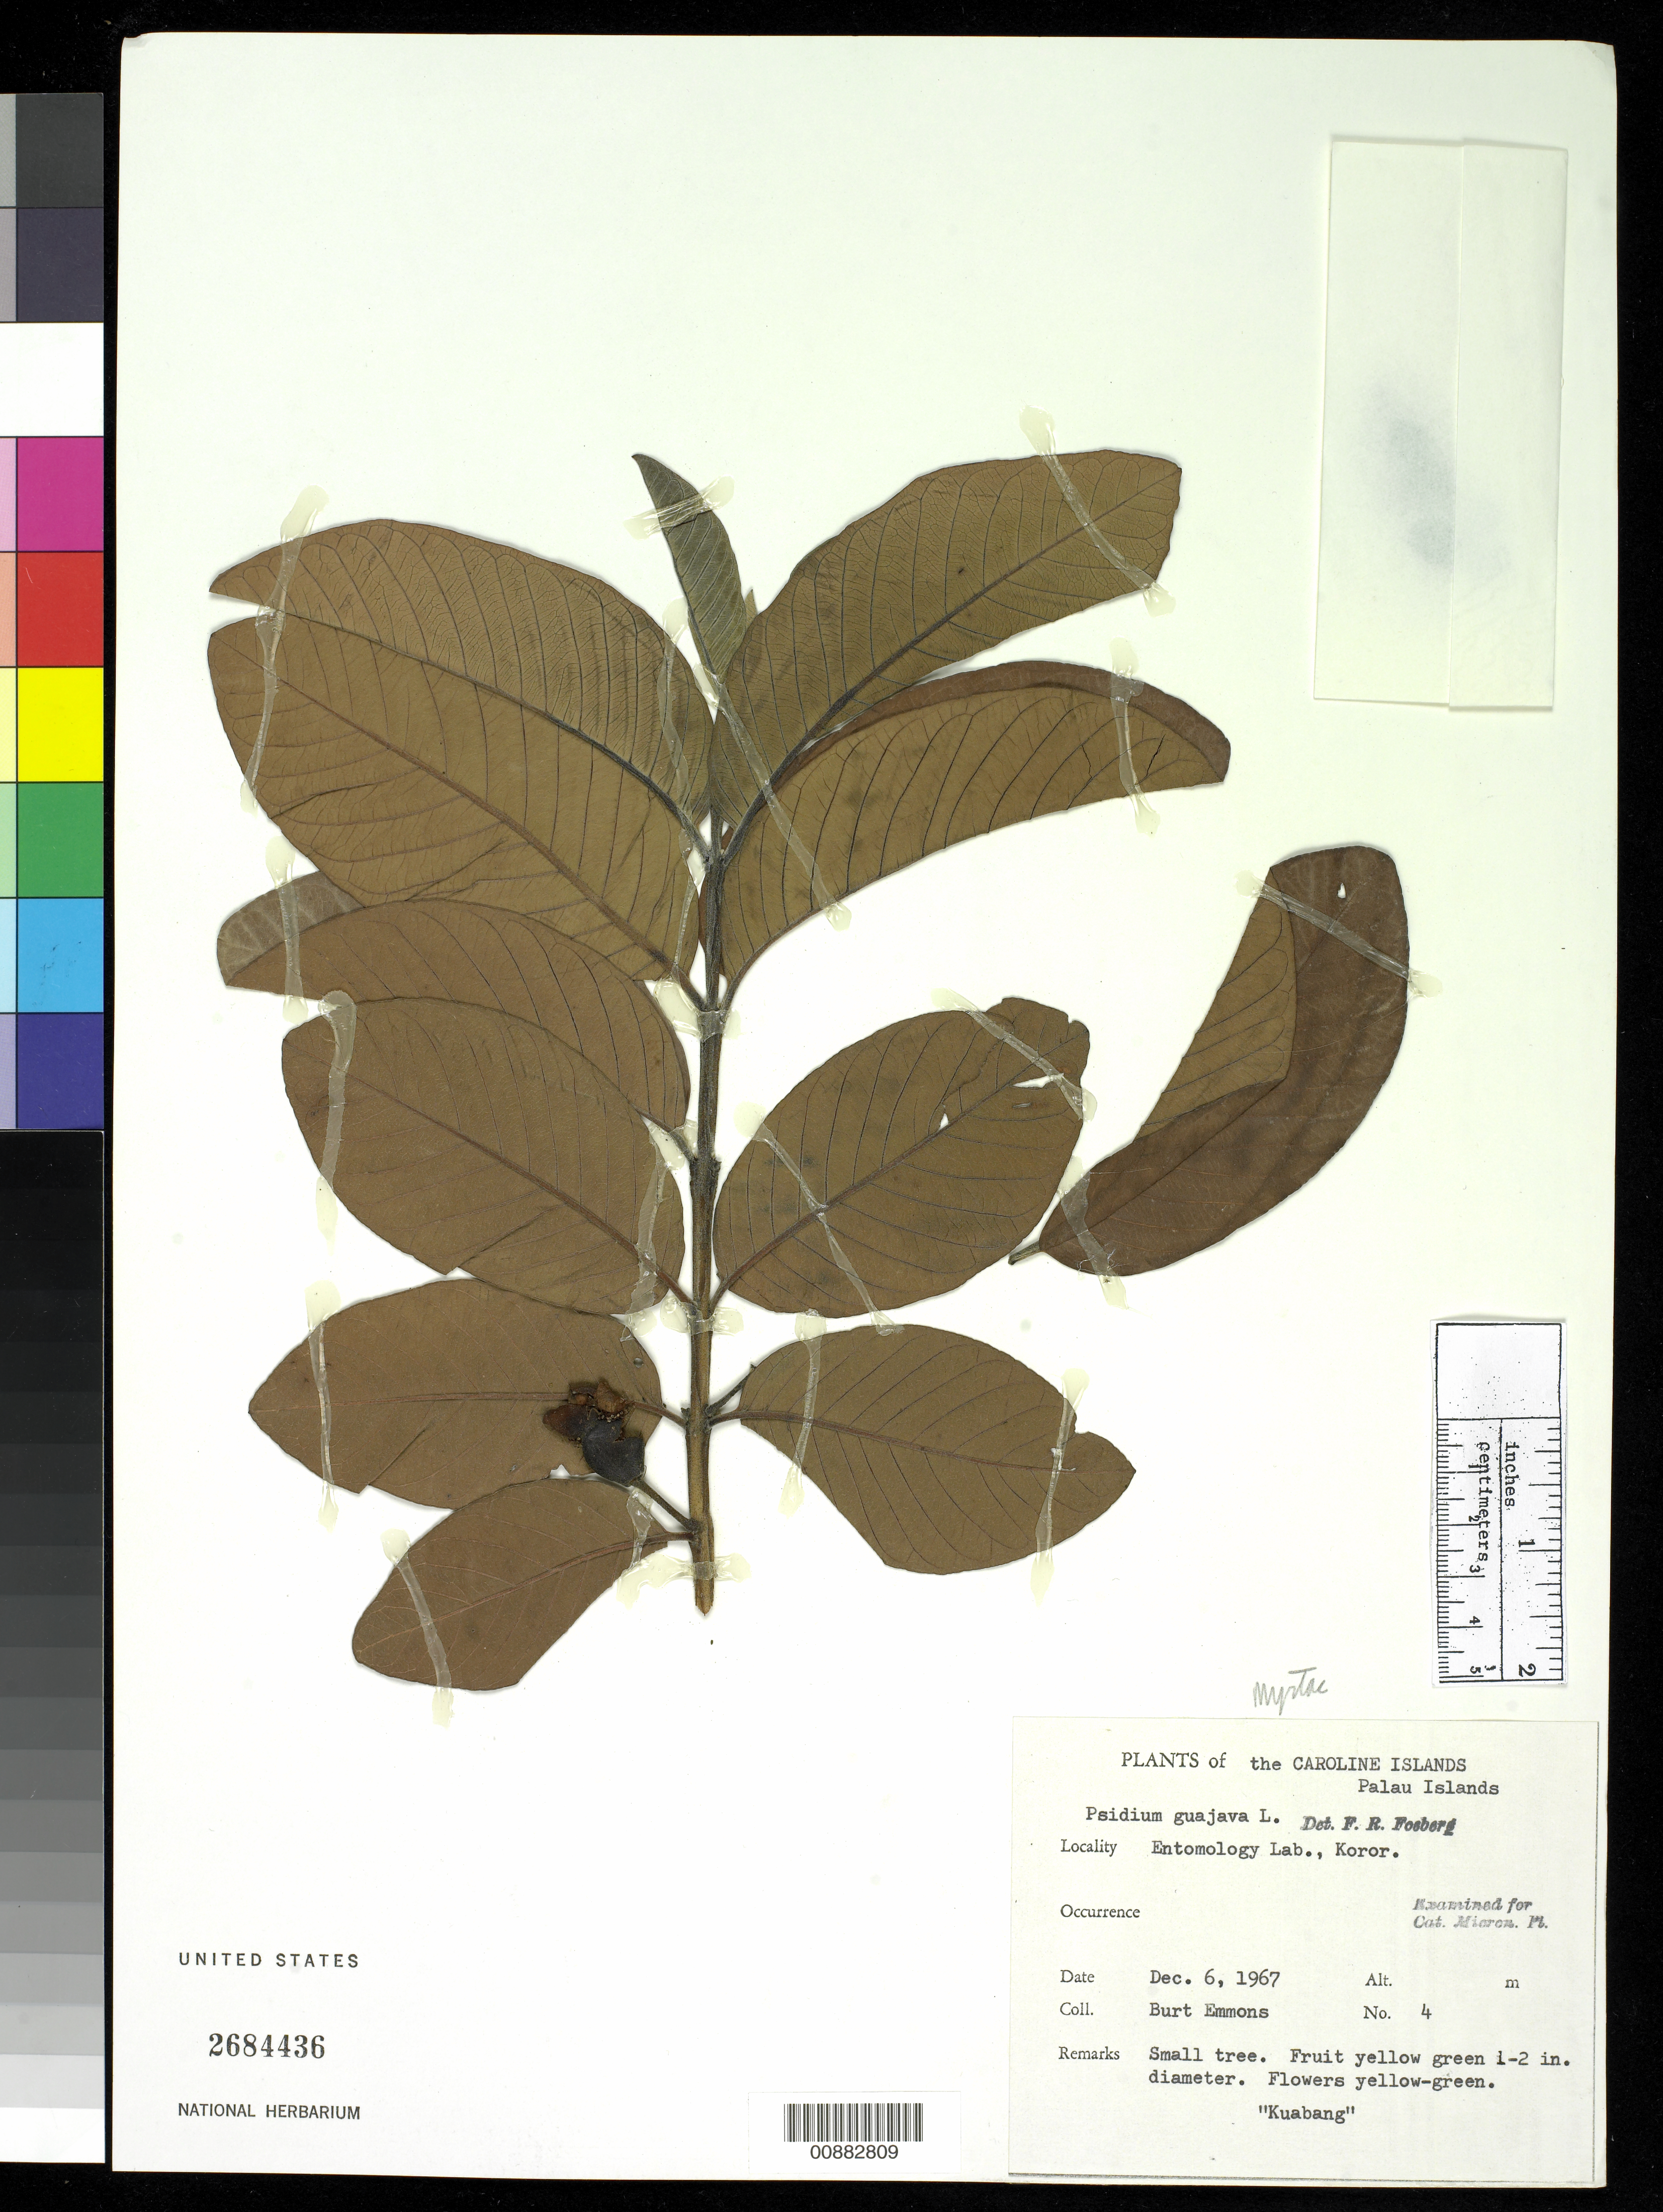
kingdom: Plantae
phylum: Tracheophyta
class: Magnoliopsida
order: Myrtales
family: Myrtaceae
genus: Psidium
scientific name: Psidium guajava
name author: L.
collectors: B. Emmons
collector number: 4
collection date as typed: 06 Dec 1967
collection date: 1967-12-06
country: Palau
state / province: Koror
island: Oreor (Koror)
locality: Koror, entomology lab.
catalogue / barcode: US 2684436